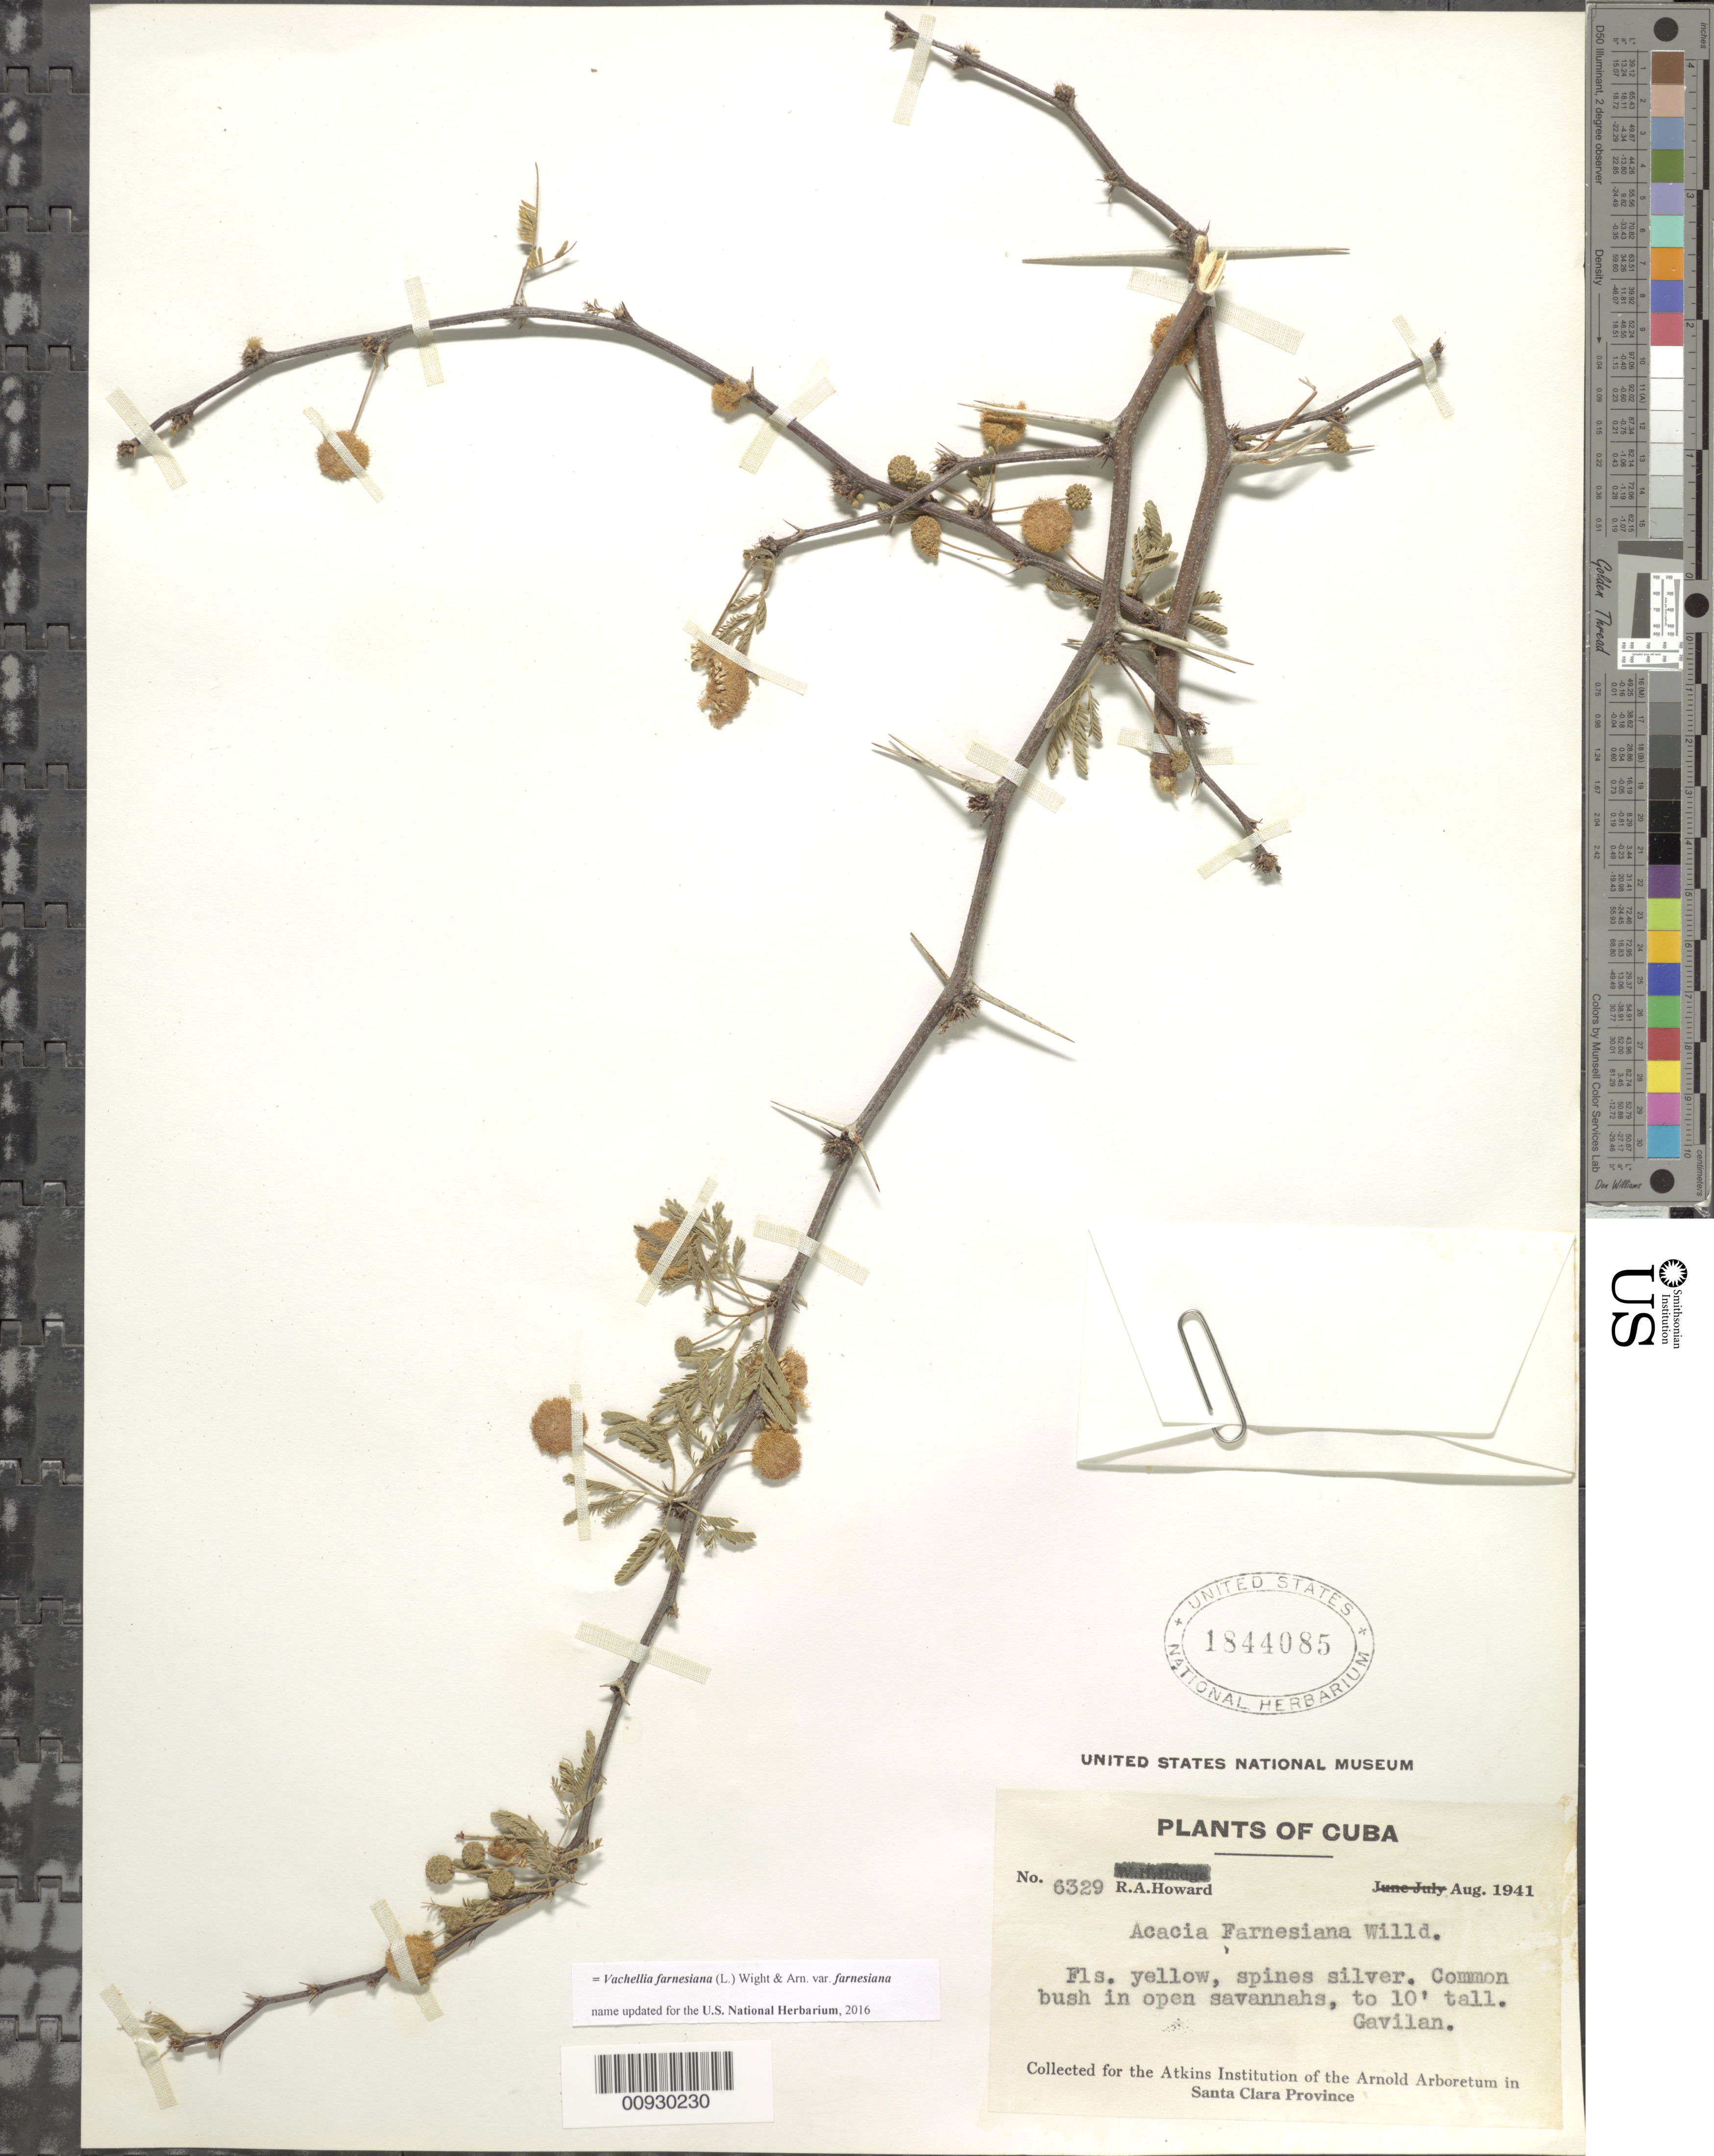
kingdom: Plantae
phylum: Tracheophyta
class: Magnoliopsida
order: Fabales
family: Fabaceae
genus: Vachellia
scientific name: Vachellia farnesiana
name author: (L.) Wight & Arn.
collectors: R. A. Howard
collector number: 6329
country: Cuba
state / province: Villa Clara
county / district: Santa Clara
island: Cuba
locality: Gavalin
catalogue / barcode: US 1844085